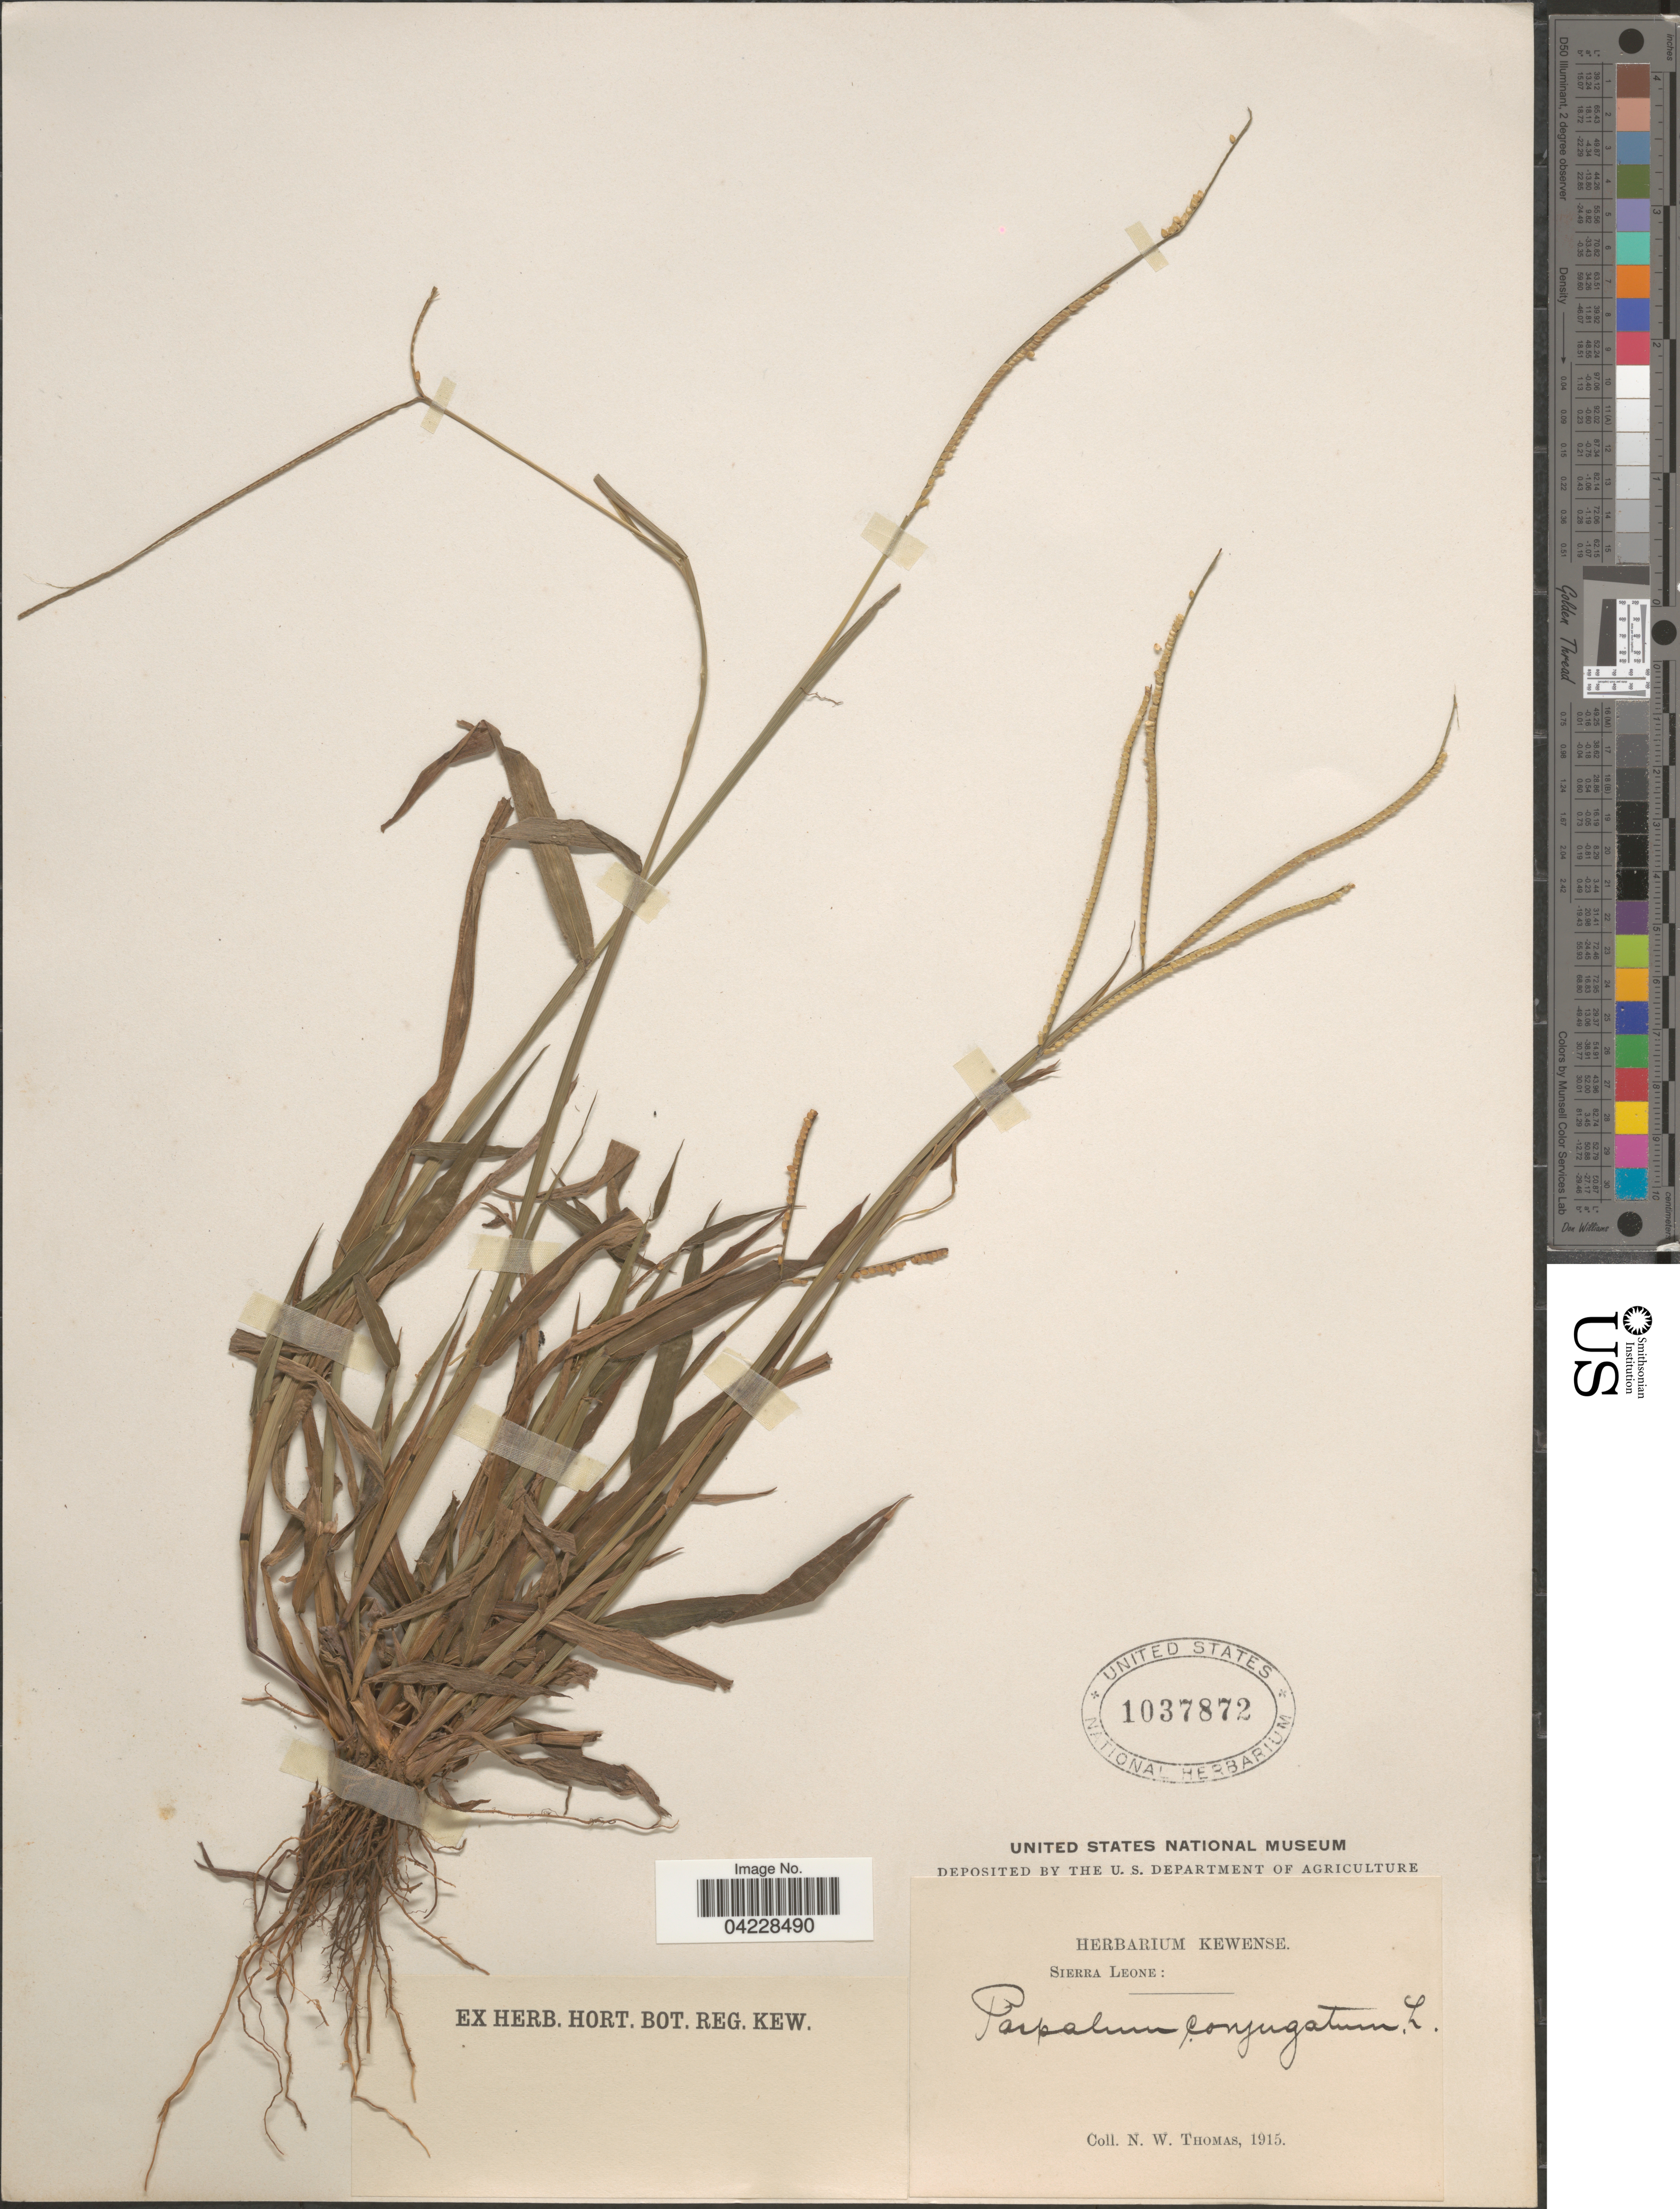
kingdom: Plantae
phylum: Tracheophyta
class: Liliopsida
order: Poales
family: Poaceae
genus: Paspalum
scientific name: Paspalum conjugatum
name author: P.J. Bergius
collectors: N. Thomas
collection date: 1915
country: Sierra Leone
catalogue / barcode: US 1037872